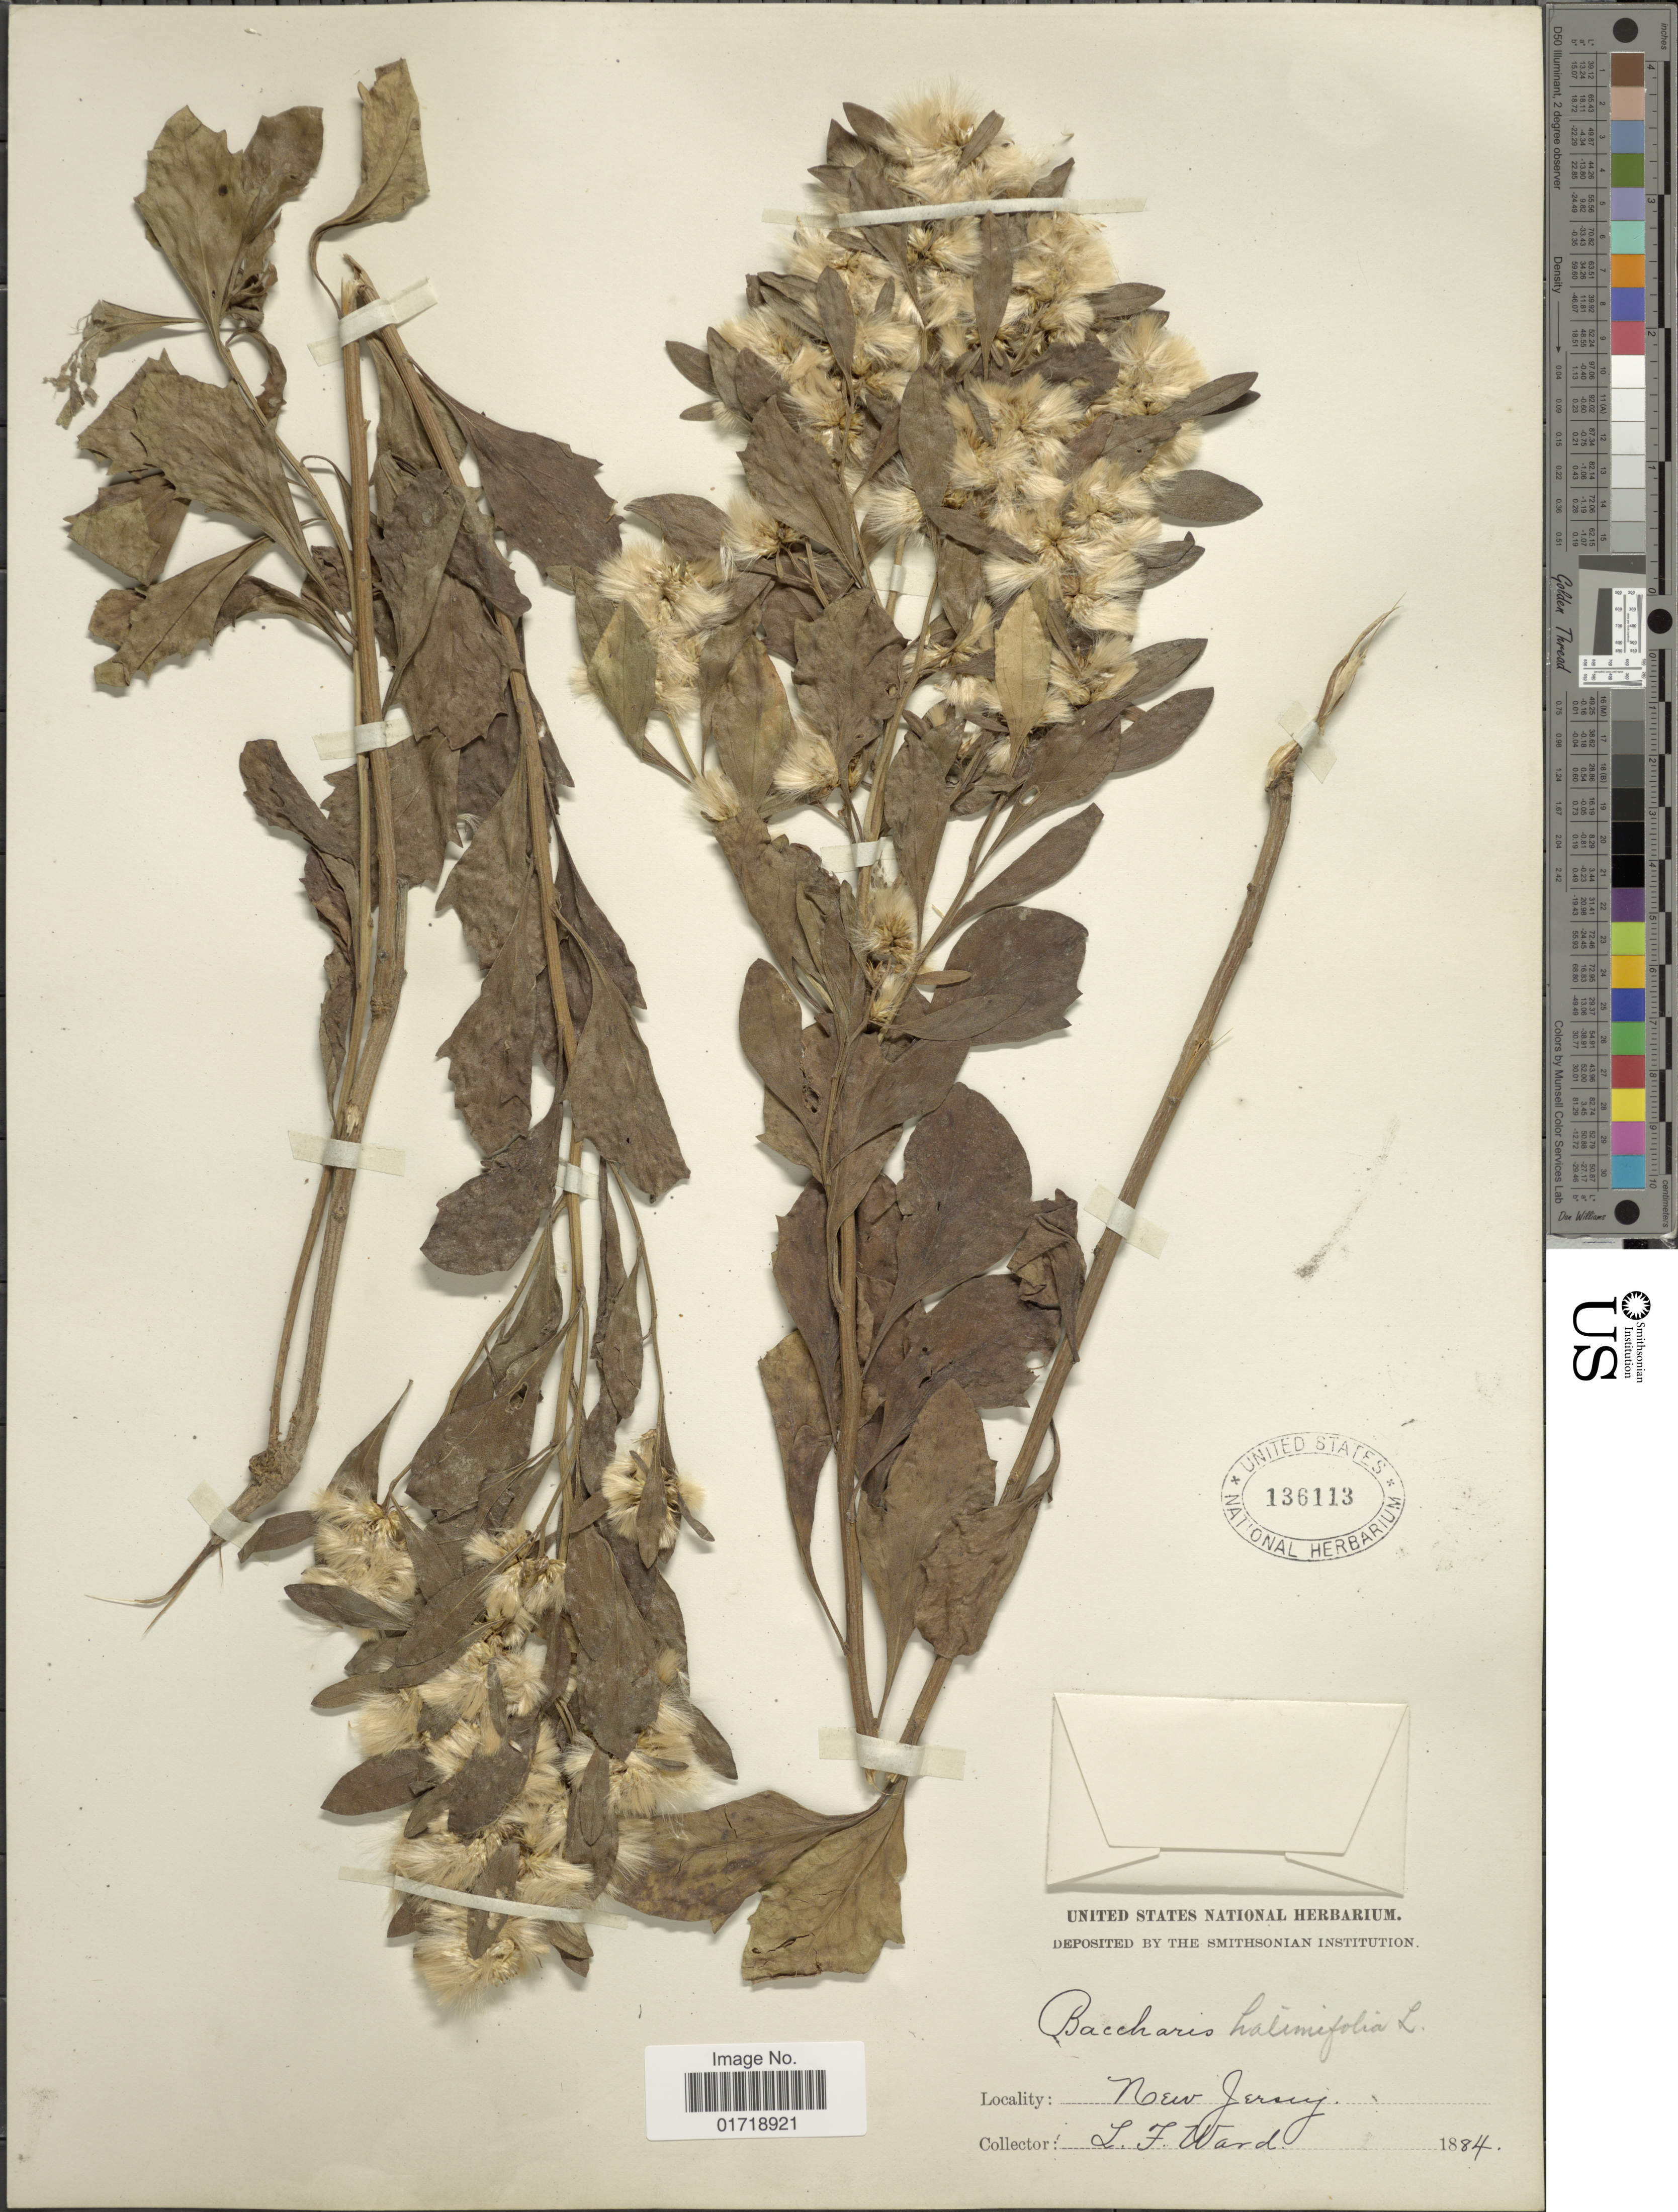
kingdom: Plantae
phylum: Tracheophyta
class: Magnoliopsida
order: Asterales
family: Asteraceae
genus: Baccharis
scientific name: Baccharis halimifolia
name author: L.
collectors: L. Ward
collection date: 1884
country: United States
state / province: New Jersey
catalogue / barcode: US 136113